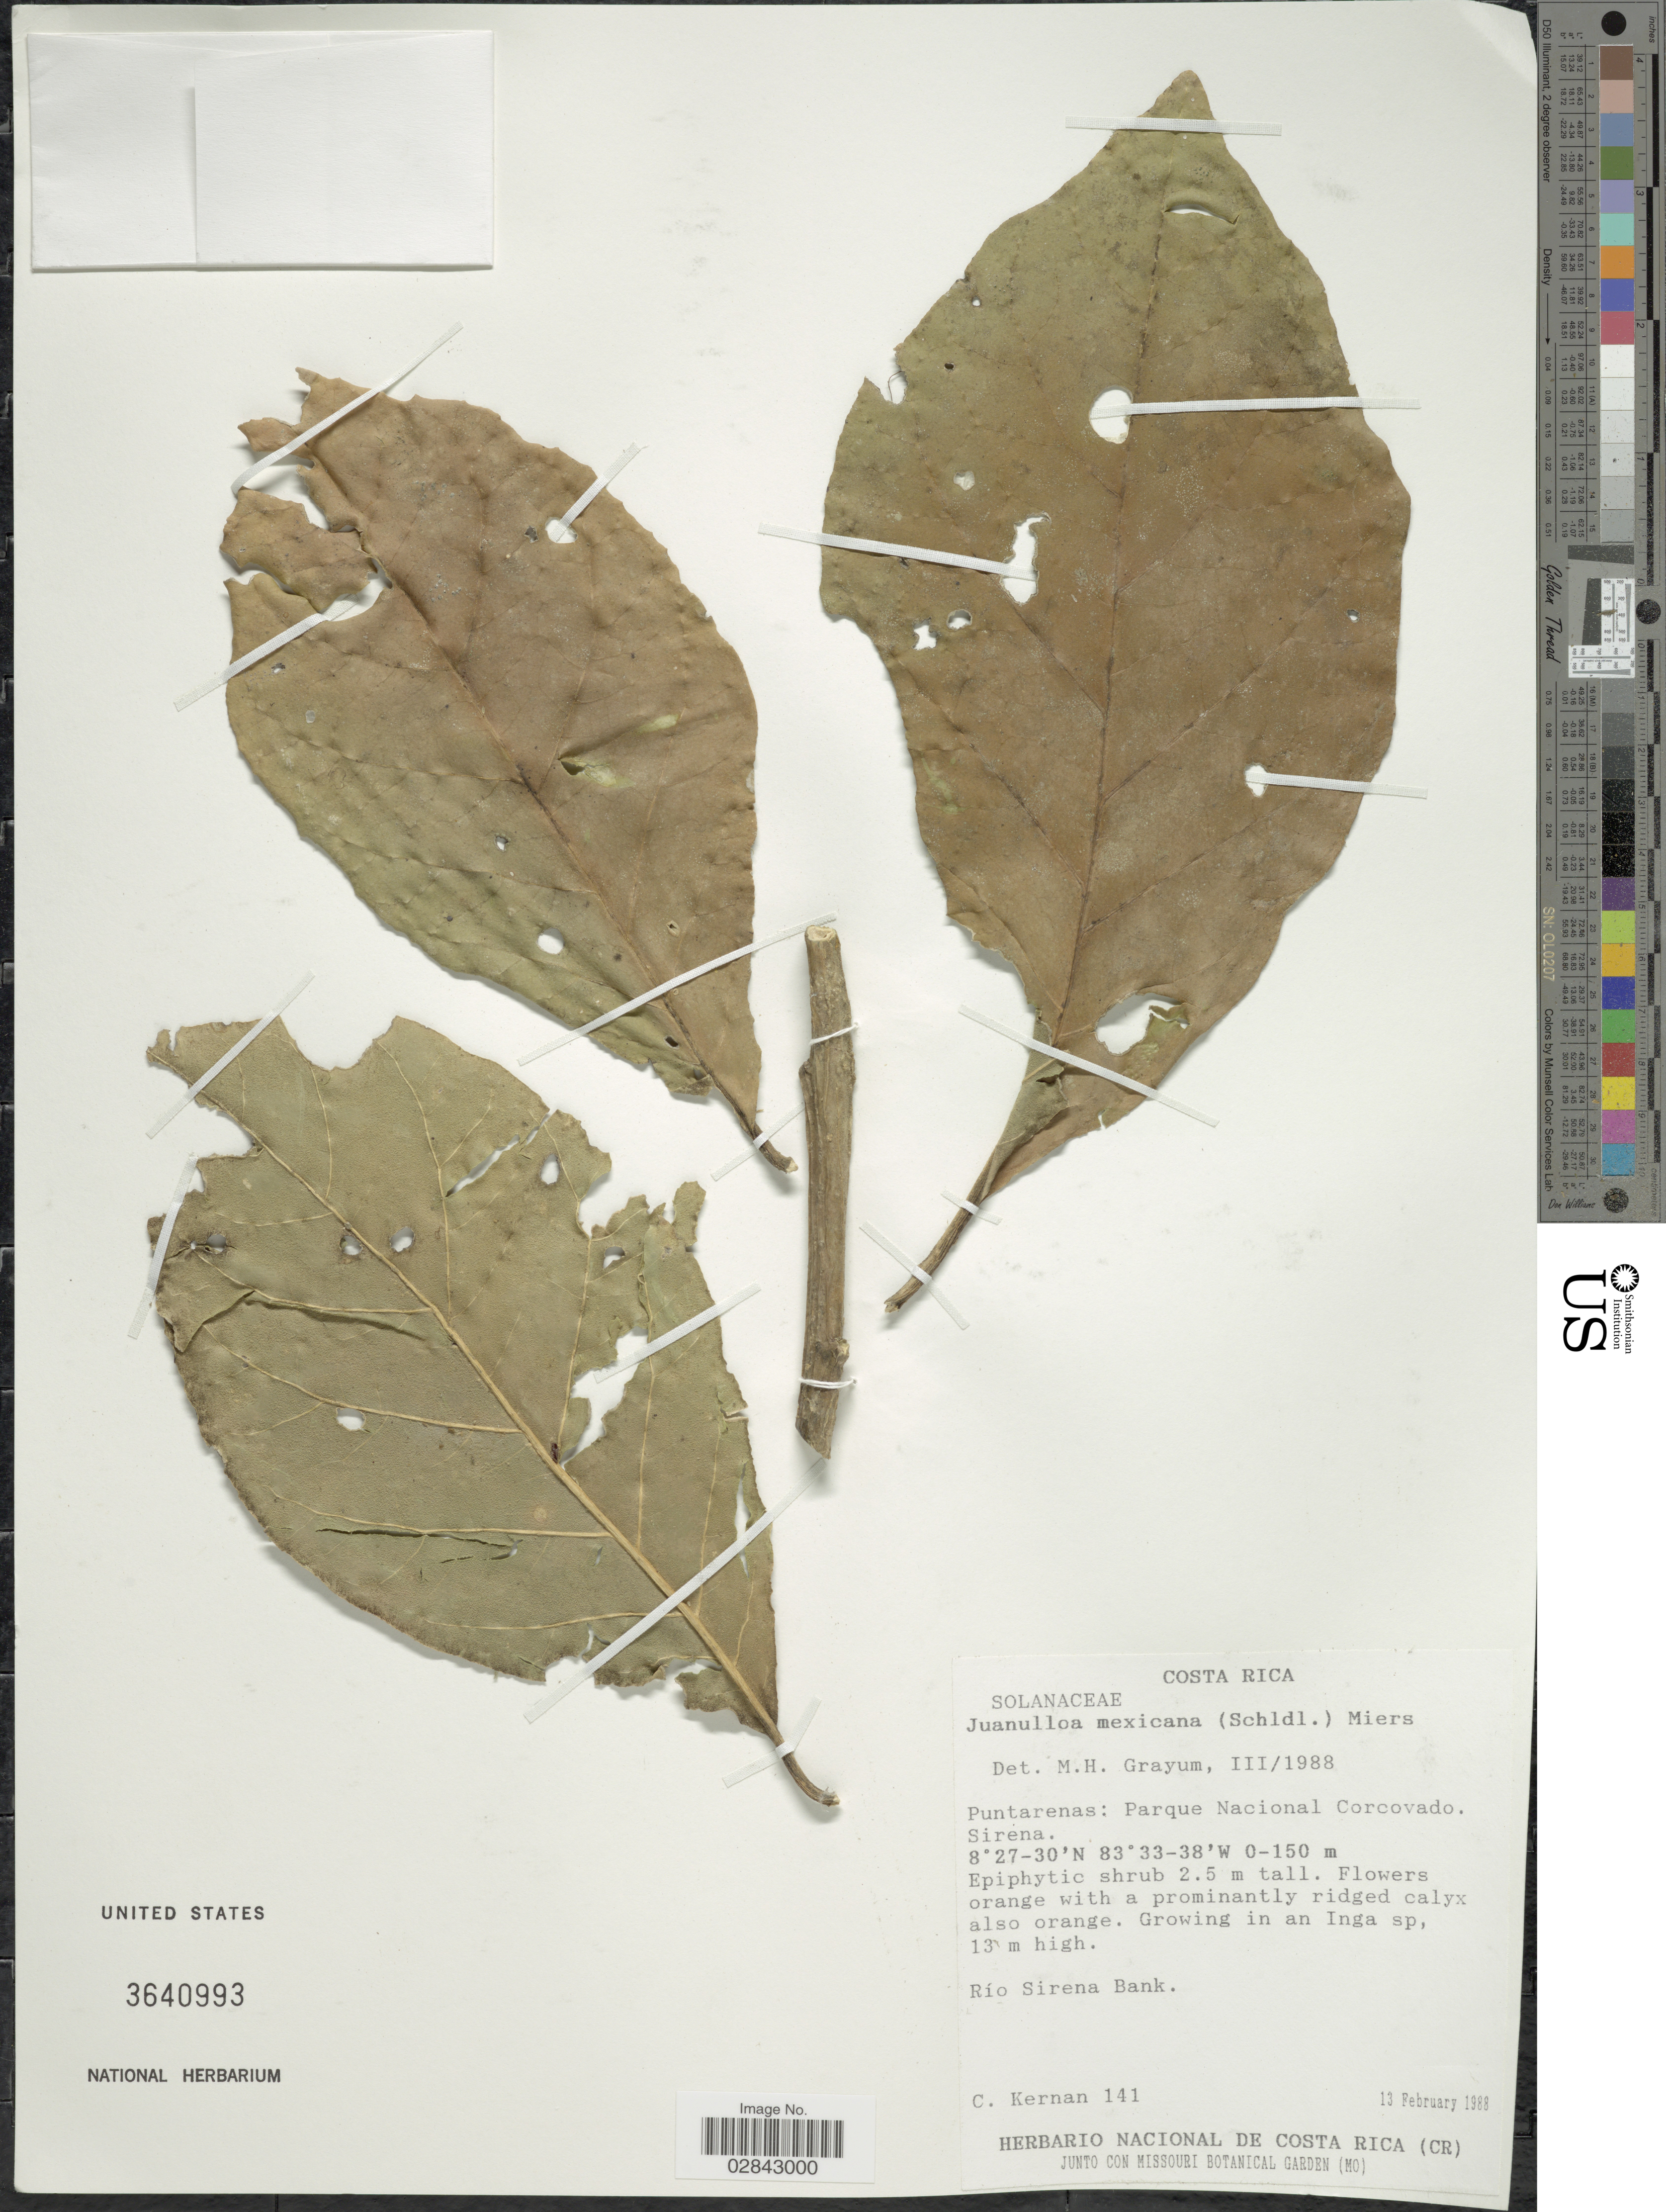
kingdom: Plantae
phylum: Tracheophyta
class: Magnoliopsida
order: Solanales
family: Solanaceae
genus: Juanulloa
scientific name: Juanulloa mexicana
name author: Miers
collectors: C. Kernan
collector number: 141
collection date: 1988-02-13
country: Costa Rica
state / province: Puntarenas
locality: Parque Nacional Corcovado. Sirena.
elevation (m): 0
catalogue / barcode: US 3640993